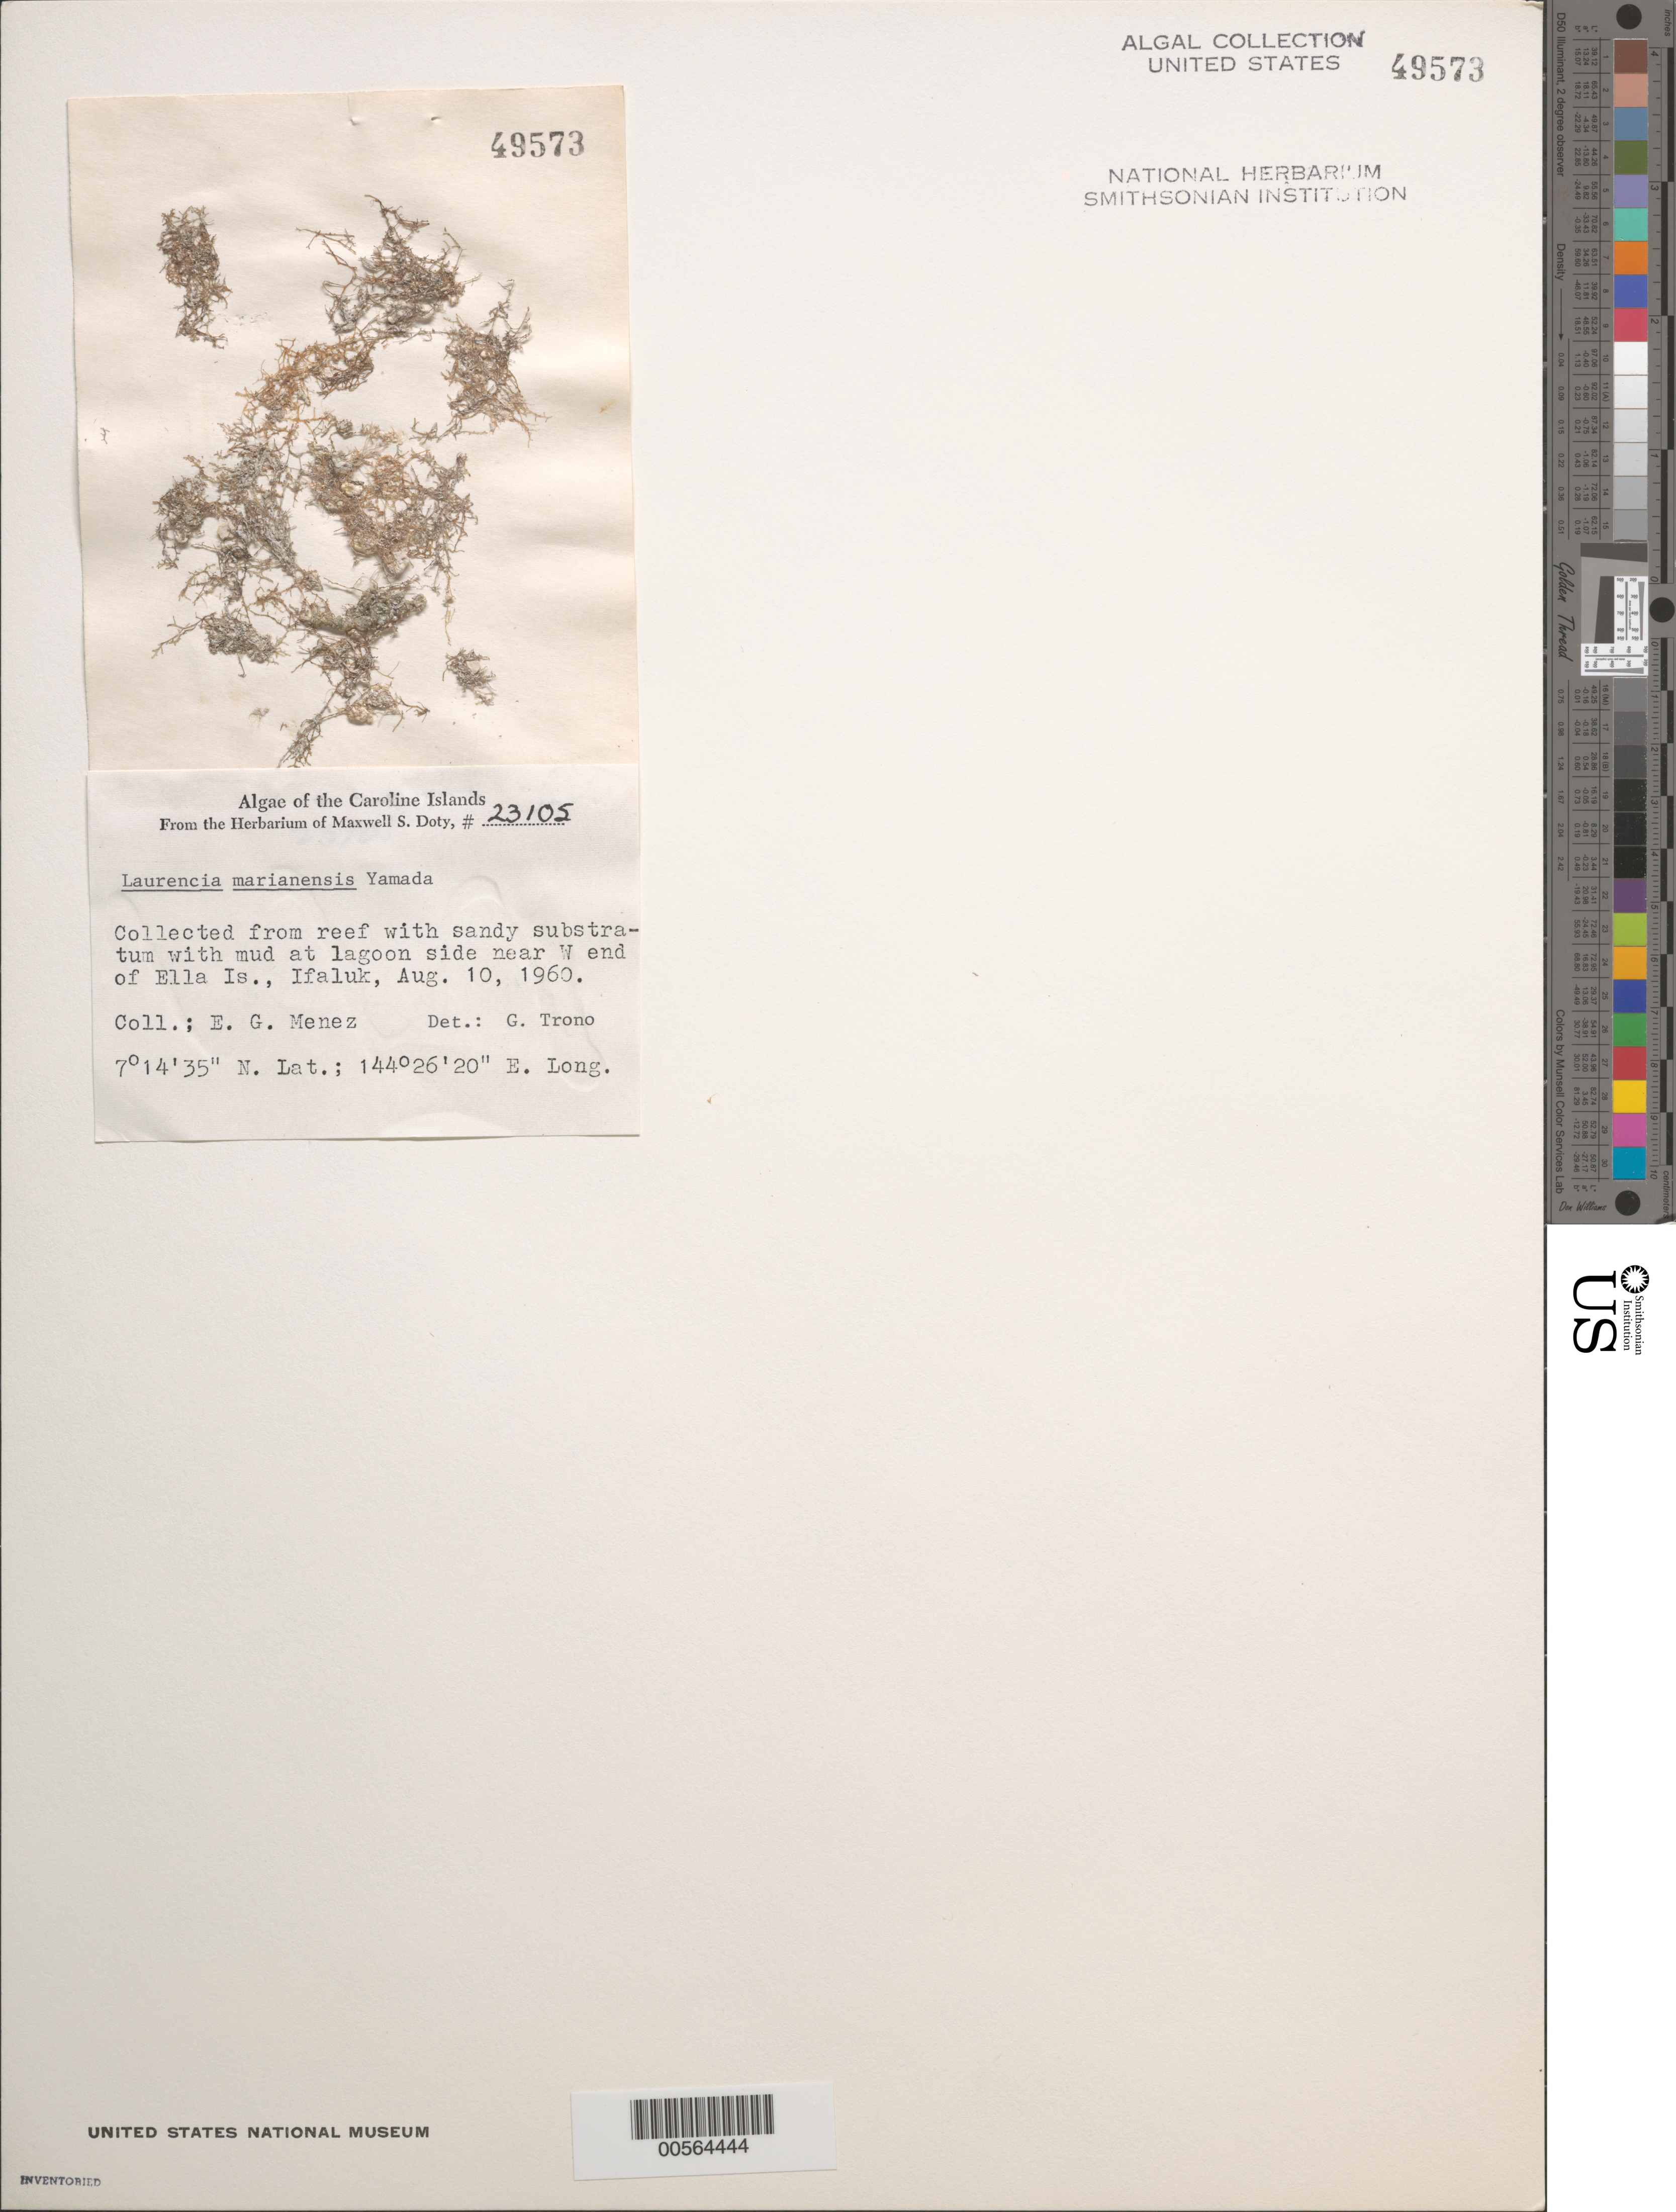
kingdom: Plantae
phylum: Rhodophyta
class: Florideophyceae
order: Ceramiales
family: Rhodomelaceae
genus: Laurencia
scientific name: Laurencia mariannensis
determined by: Trono, Gavino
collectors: Meñez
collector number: MSD 23105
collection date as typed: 10 Aug 1960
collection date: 1960-08-10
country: Micronesia, Federated States of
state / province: Yap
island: Ifalik (Ifaluk) Atoll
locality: Lagoon side near west Ella Islet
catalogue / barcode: US 49573